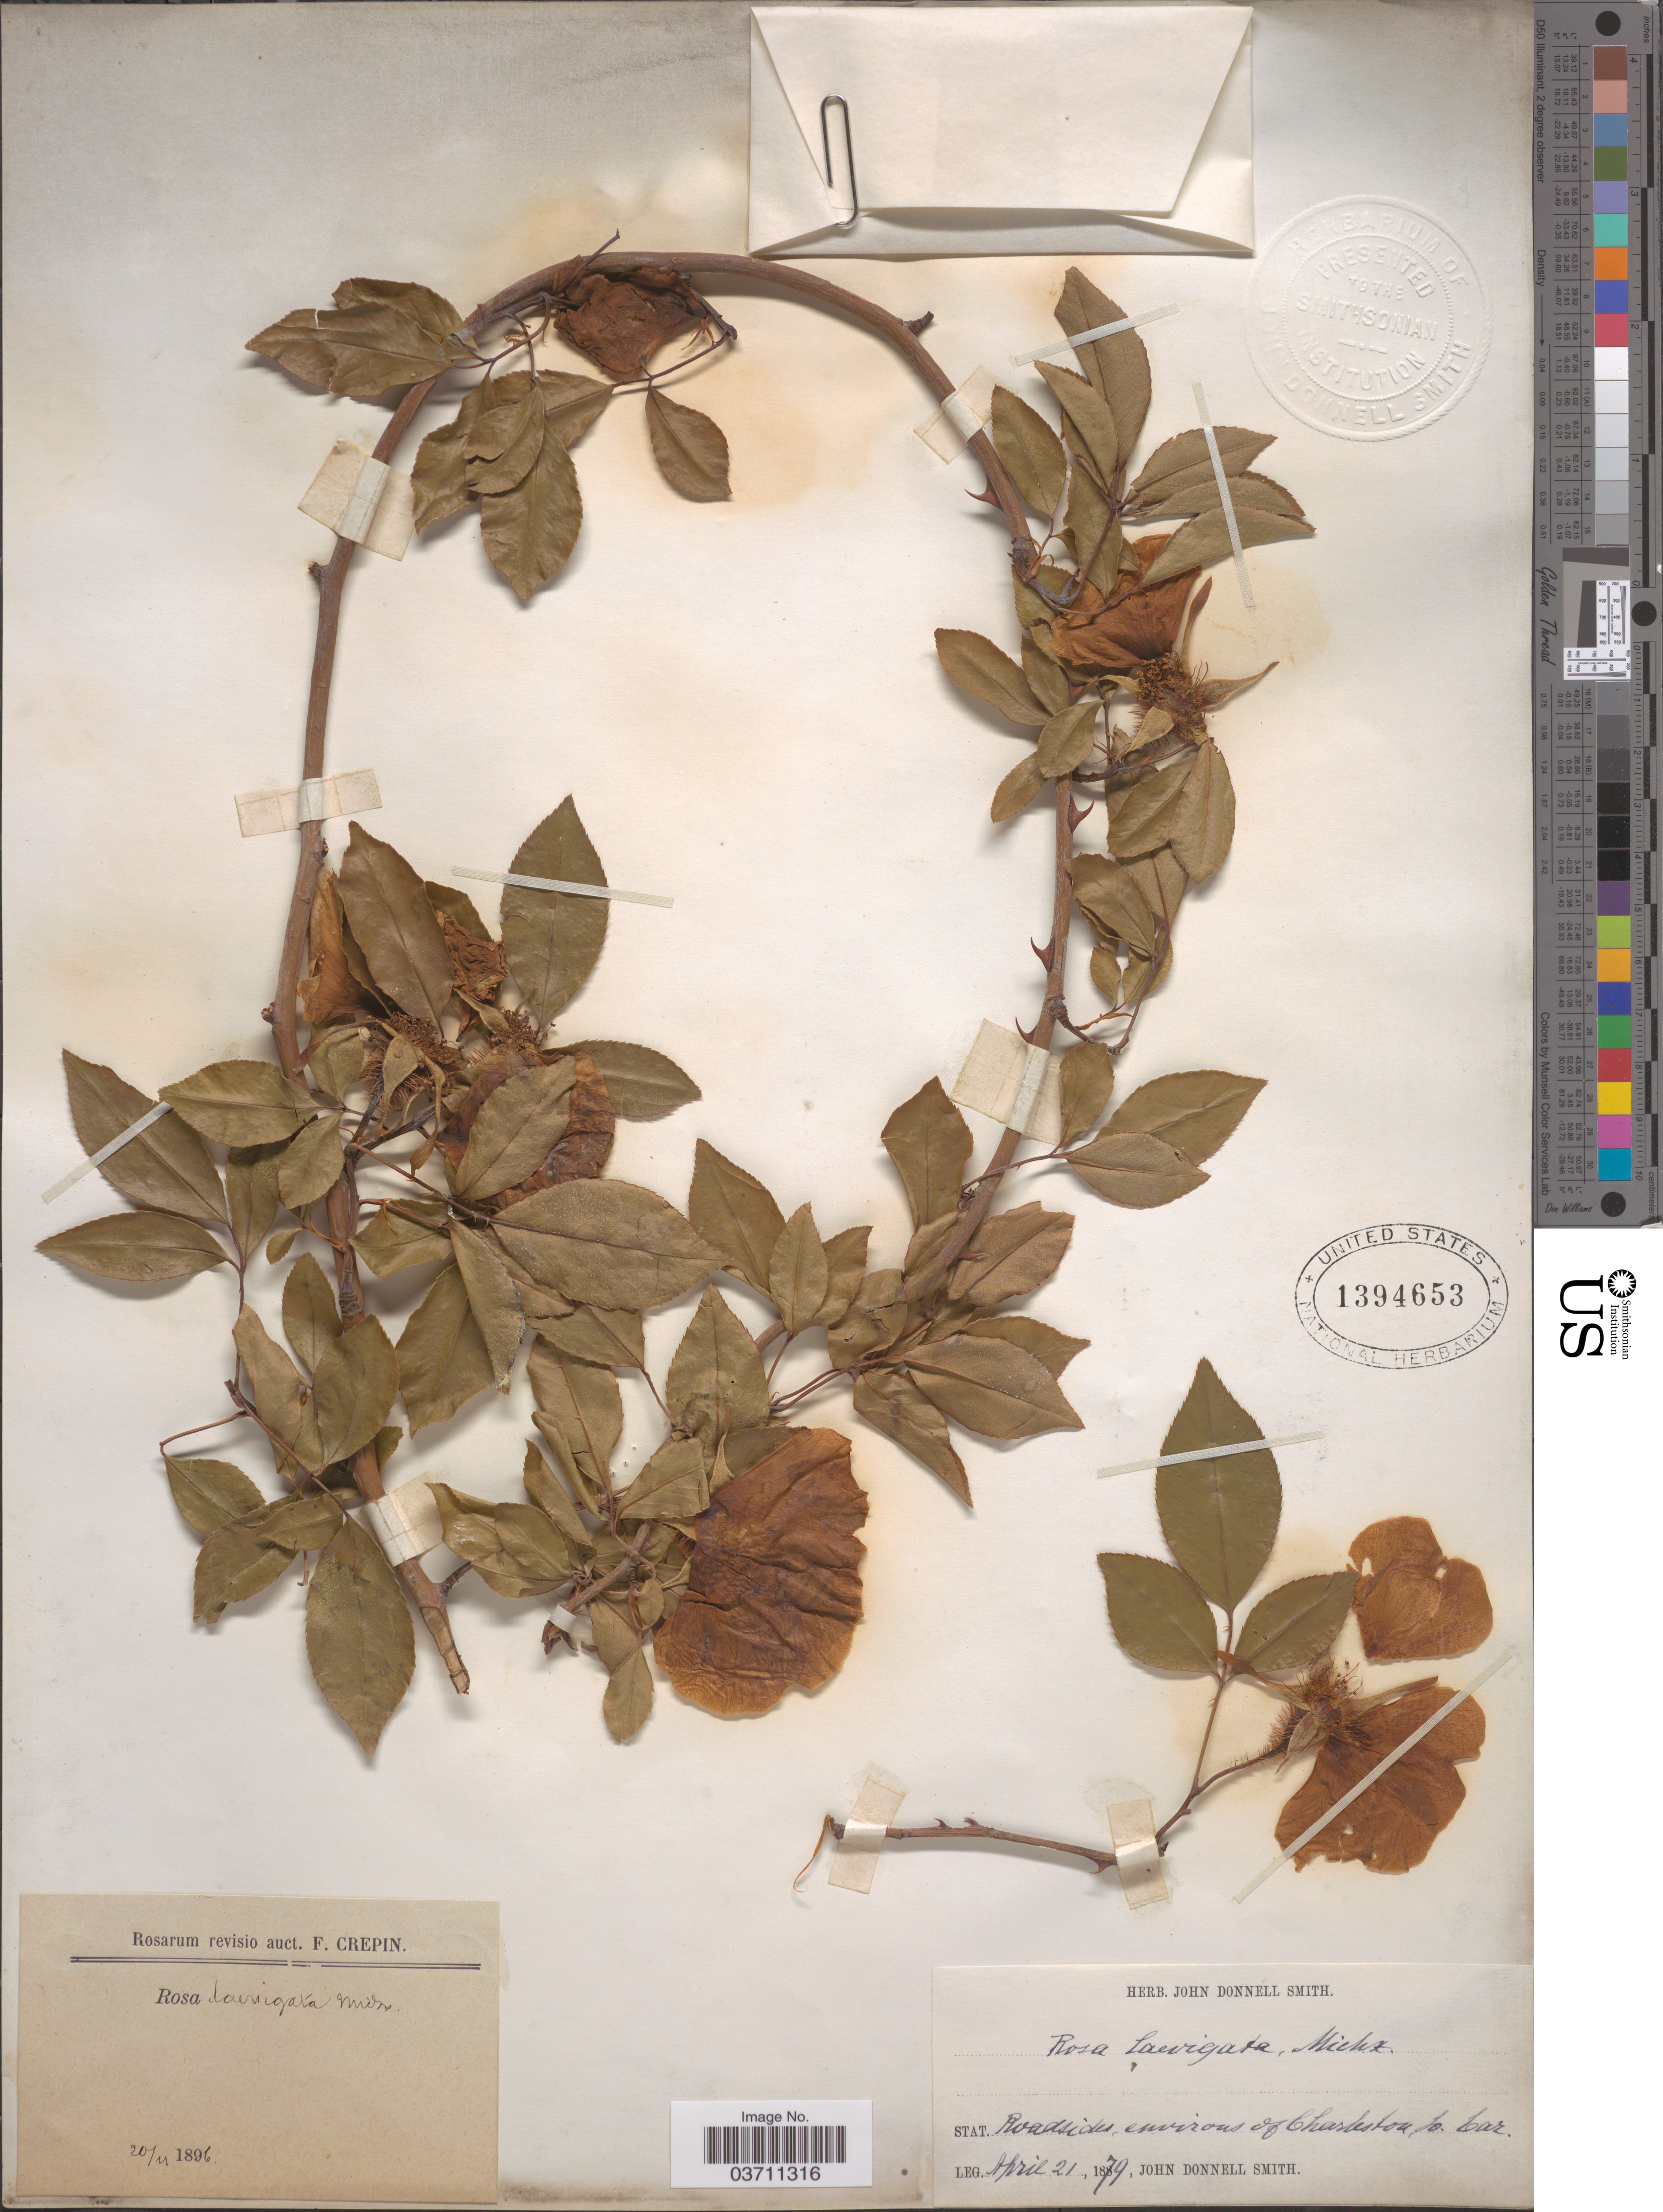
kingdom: Plantae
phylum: Tracheophyta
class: Magnoliopsida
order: Rosales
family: Rosaceae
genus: Rosa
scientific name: Rosa laevigata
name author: Michx.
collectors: J. Donnell Smith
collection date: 1879-04-21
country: United States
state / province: South Carolina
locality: Stat. Roadsides, environs of Charleston.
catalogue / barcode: US 1394653